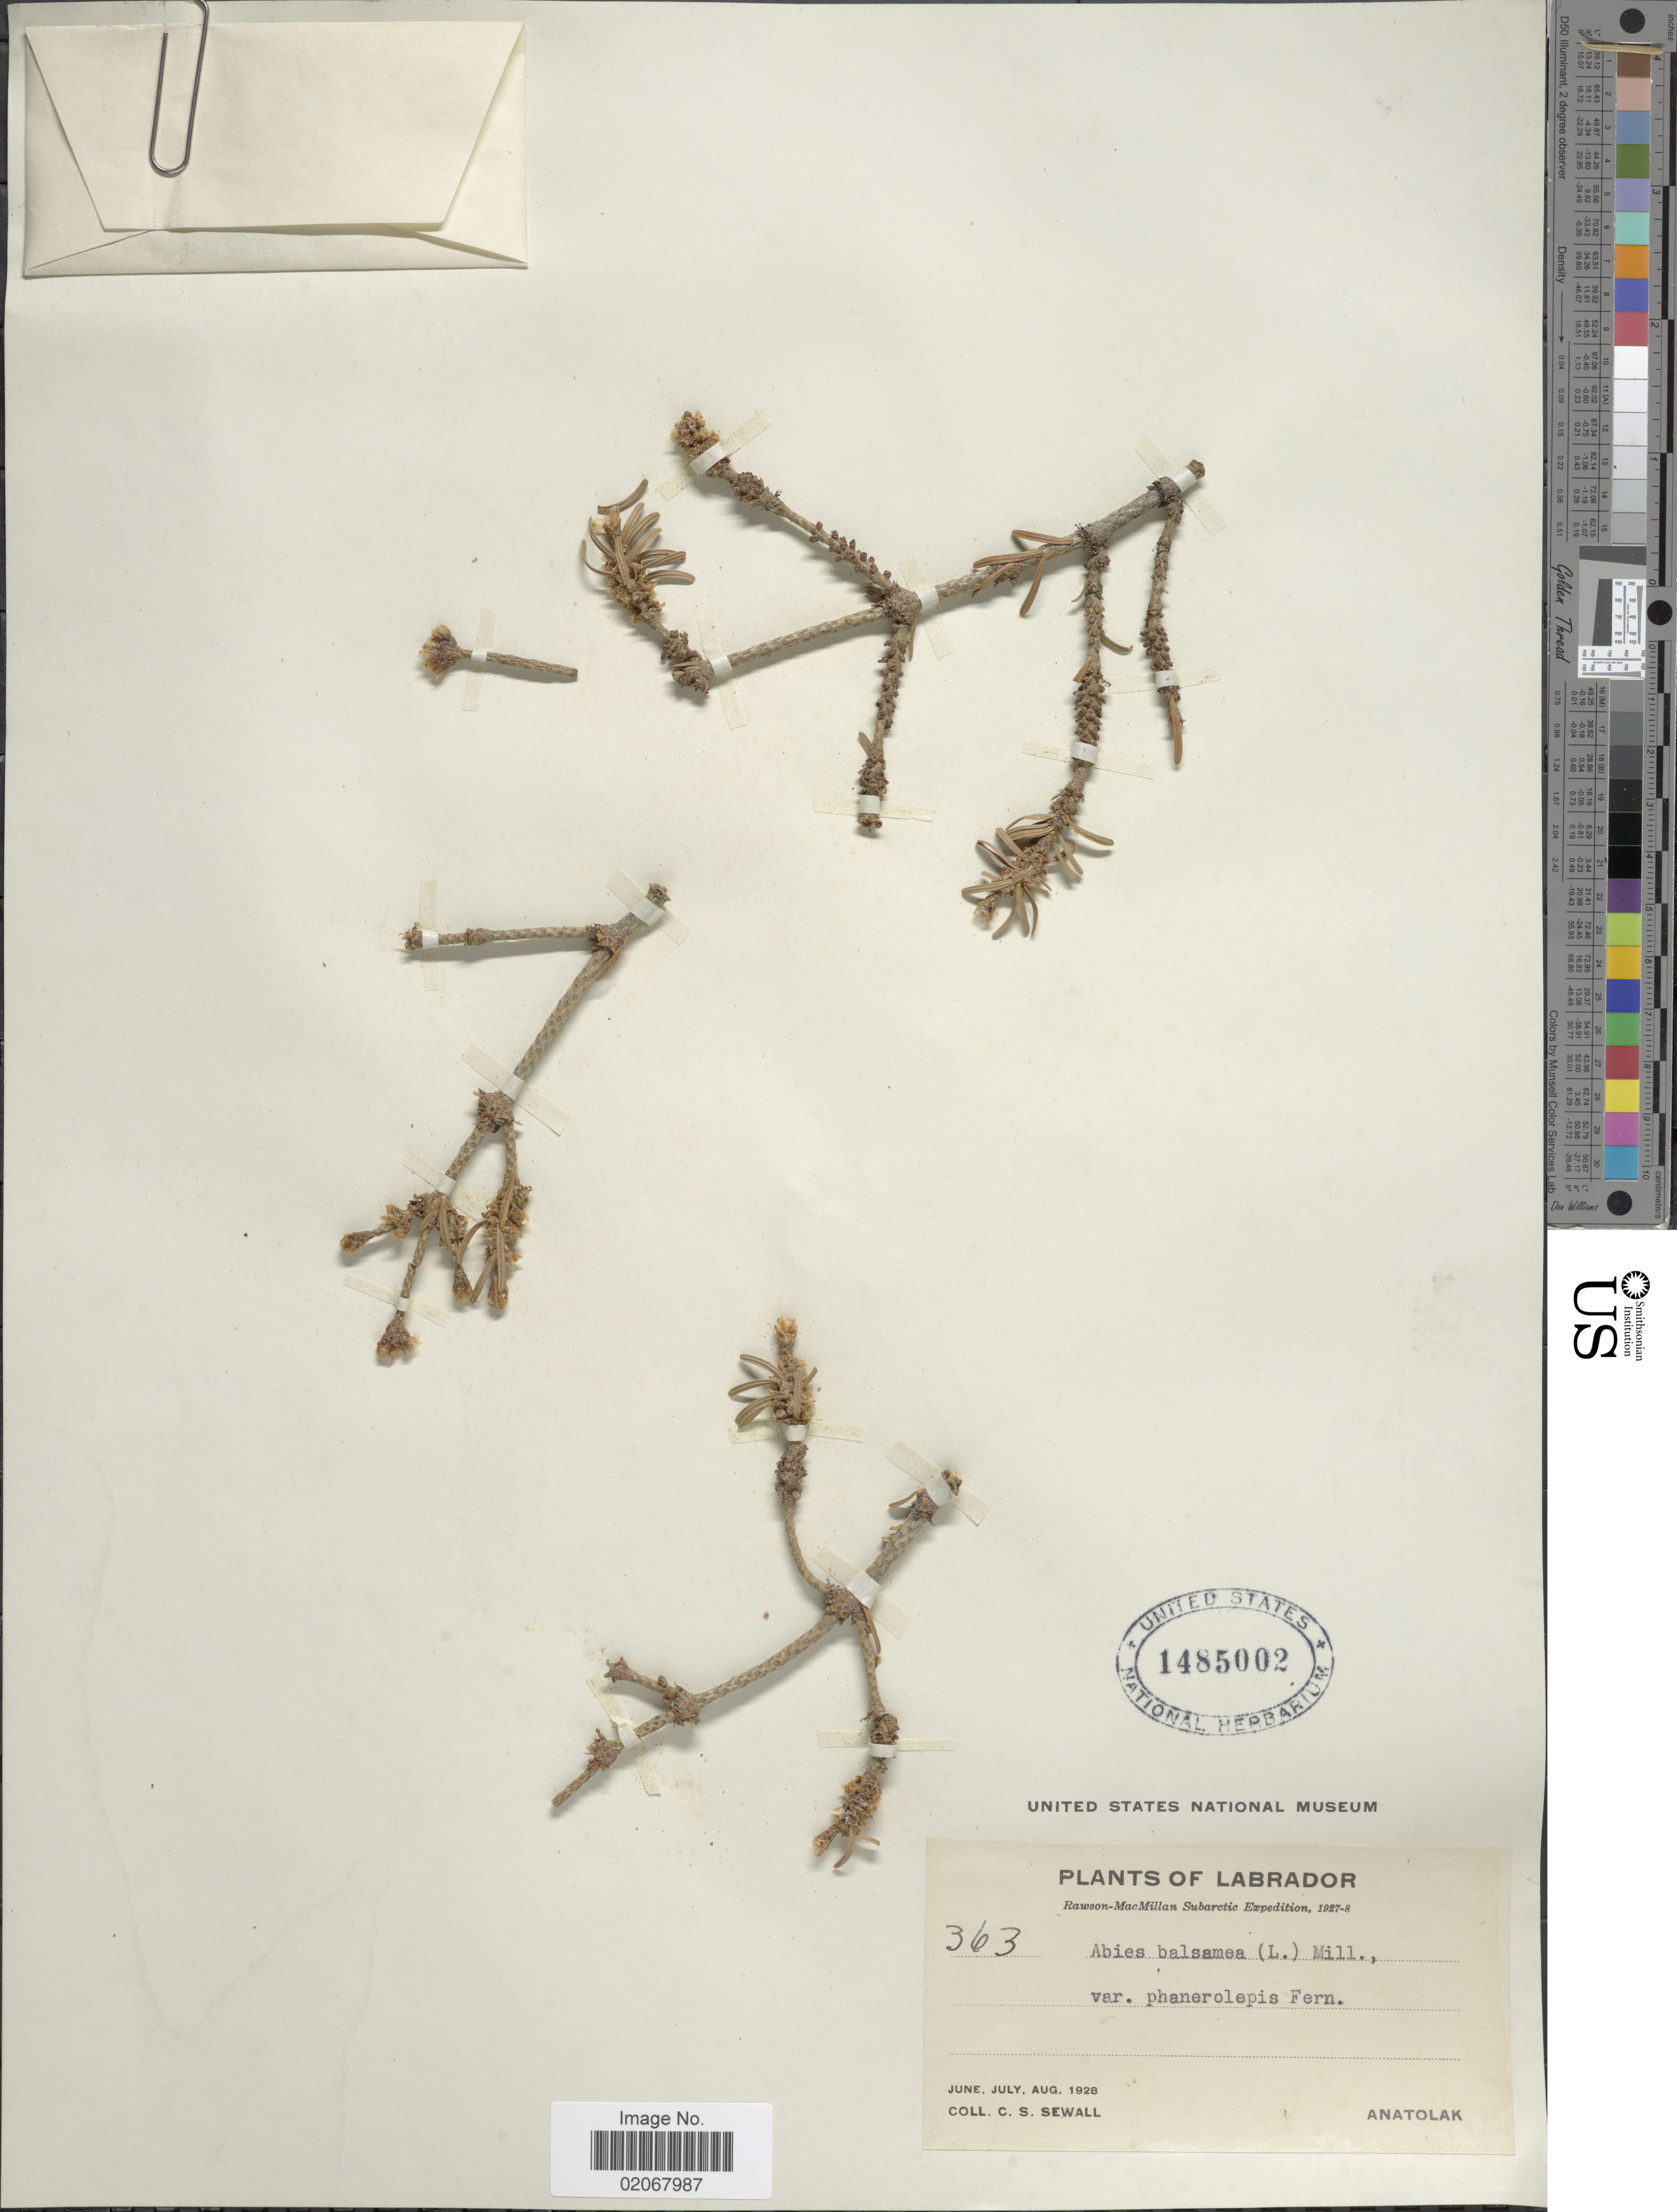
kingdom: Plantae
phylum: Tracheophyta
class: Pinopsida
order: Pinales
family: Pinaceae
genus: Abies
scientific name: Abies phanerolepis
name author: (Fernald) T.S. Liu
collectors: C. Sewall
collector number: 363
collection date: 1928-06/1928-08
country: Canada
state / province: Newfoundland and Labrador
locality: Labrador, Anatolak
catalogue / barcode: US 1485002